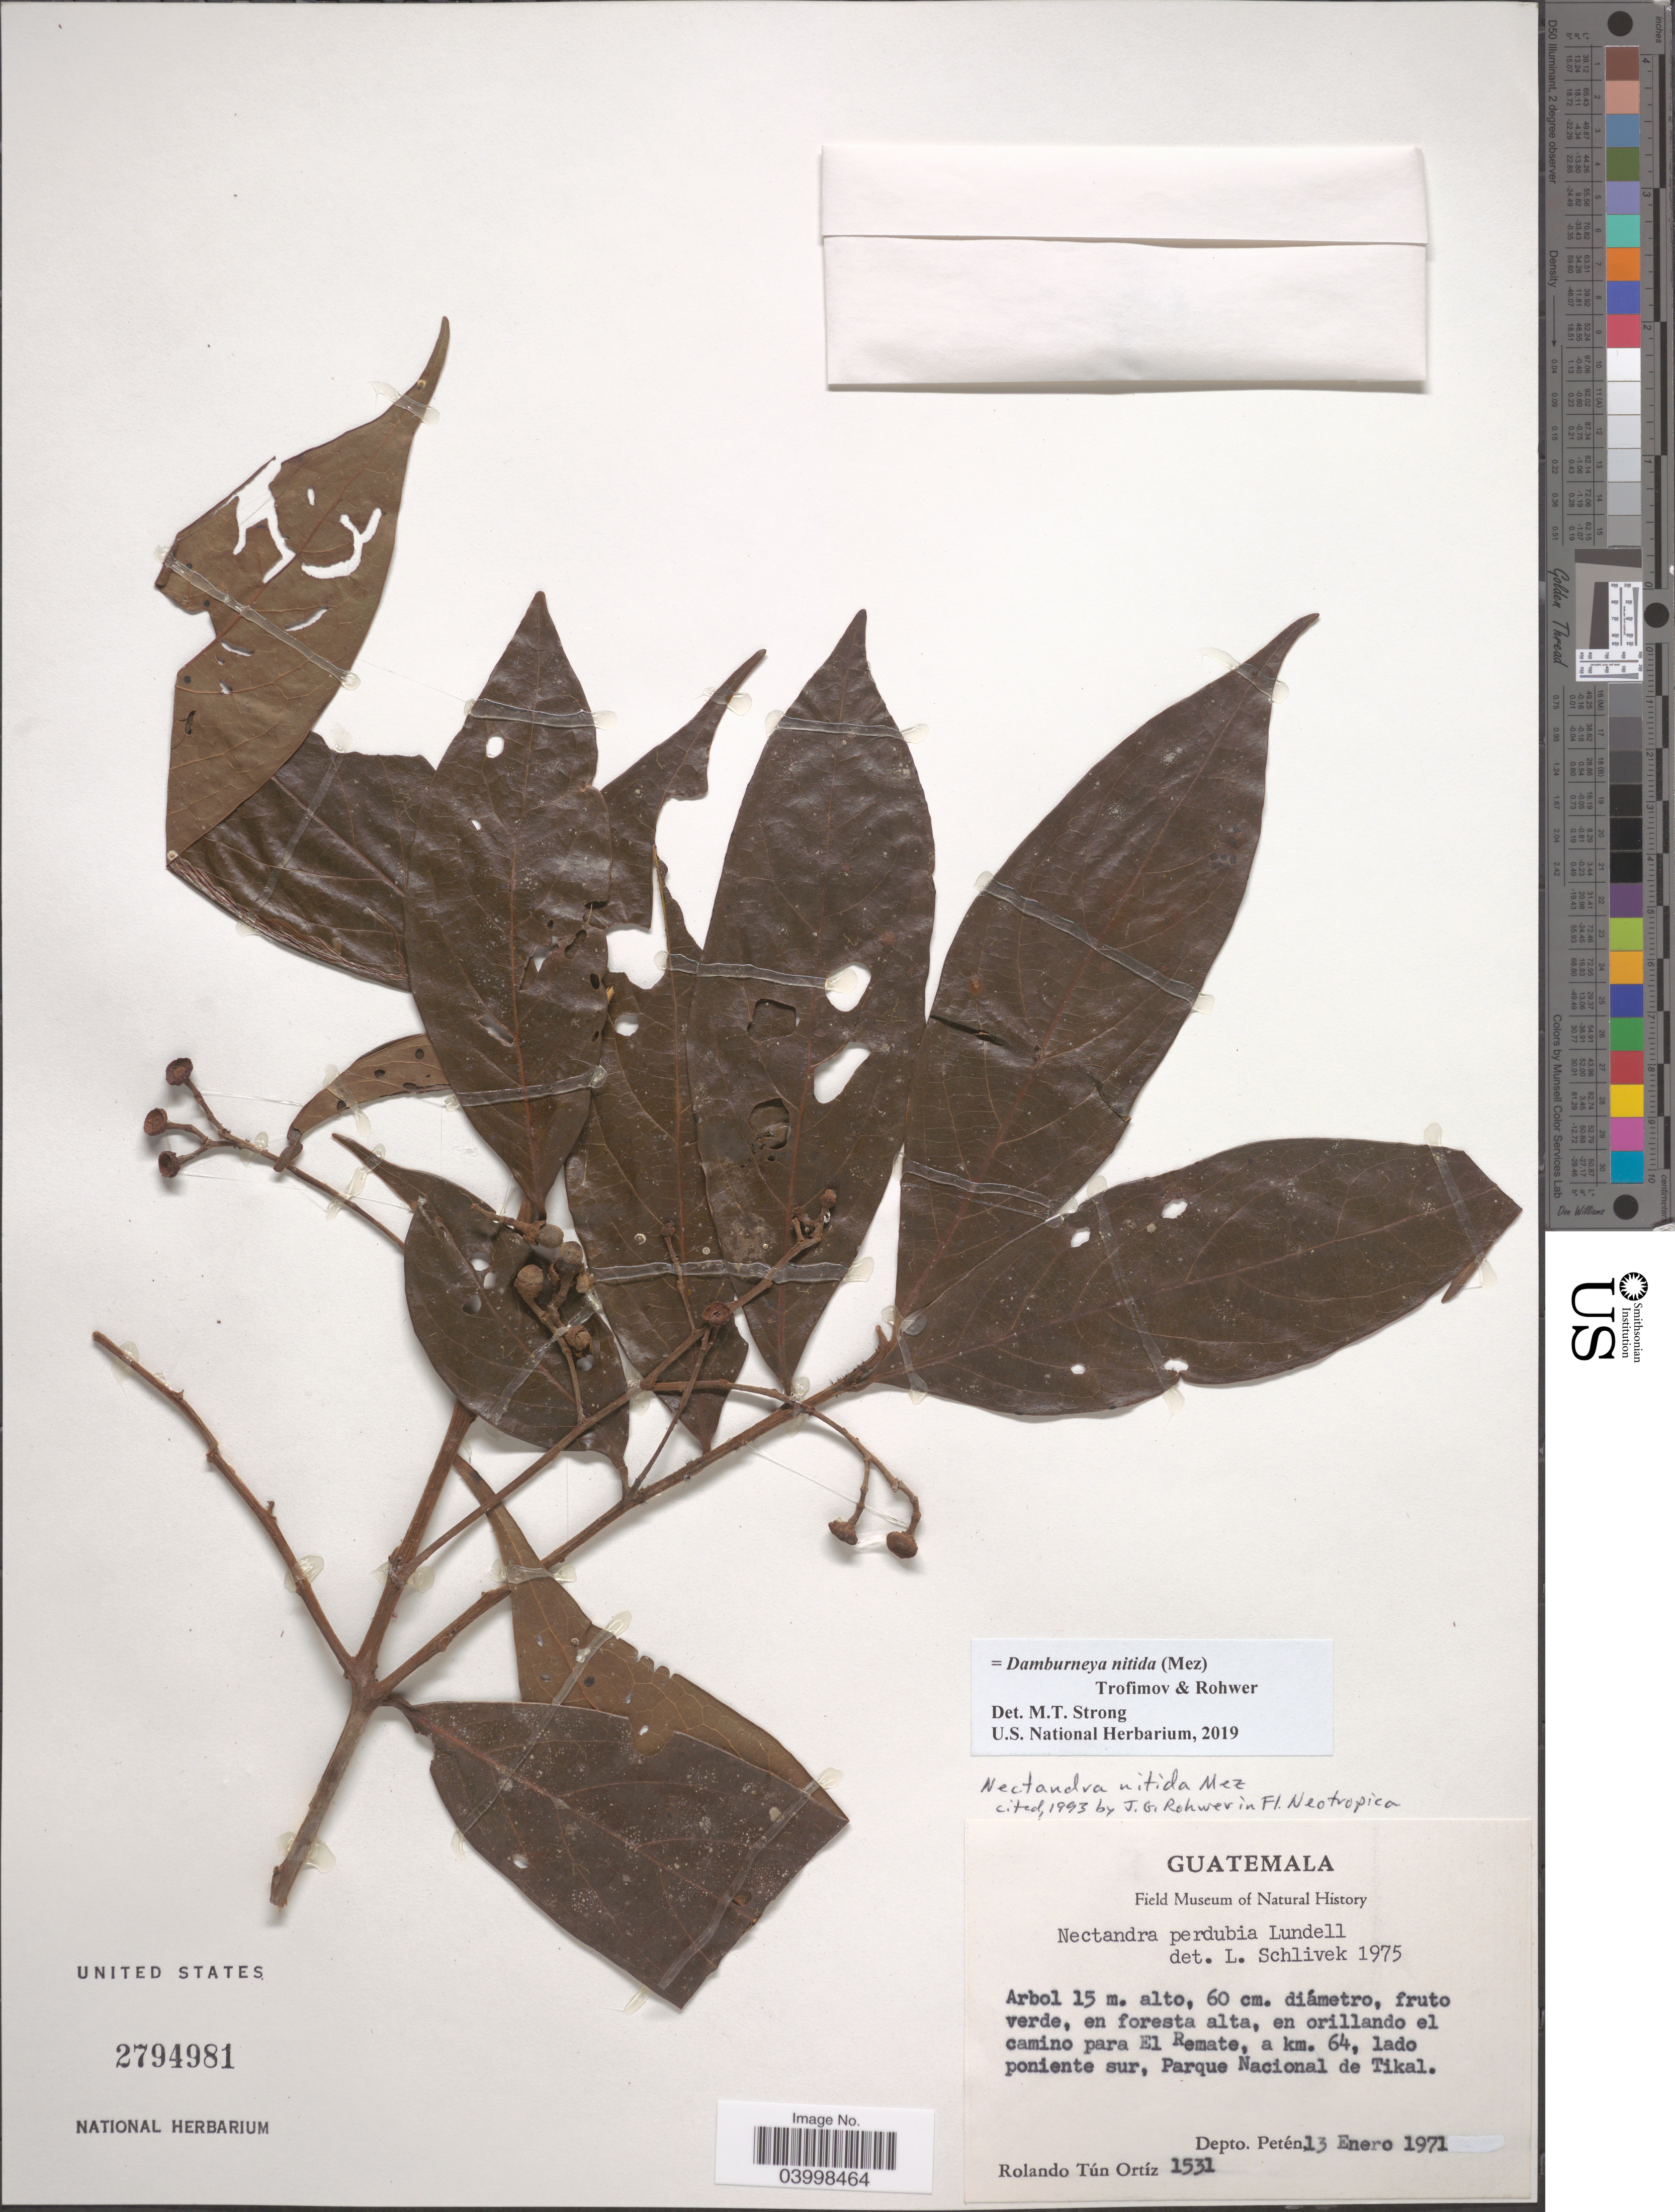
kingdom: Plantae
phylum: Tracheophyta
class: Magnoliopsida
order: Laurales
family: Lauraceae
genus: Damburneya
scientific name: Damburneya nitida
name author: (Mez) Trofimov & Rohwer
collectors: R. Tún Ortíz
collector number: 1531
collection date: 1971-01-13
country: Guatemala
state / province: El Peten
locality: En orillando el camino para El Remate, a km. 64, lado poniente sur, Parque Nacional de Tikal, Depto. Petén.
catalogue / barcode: US 2794981